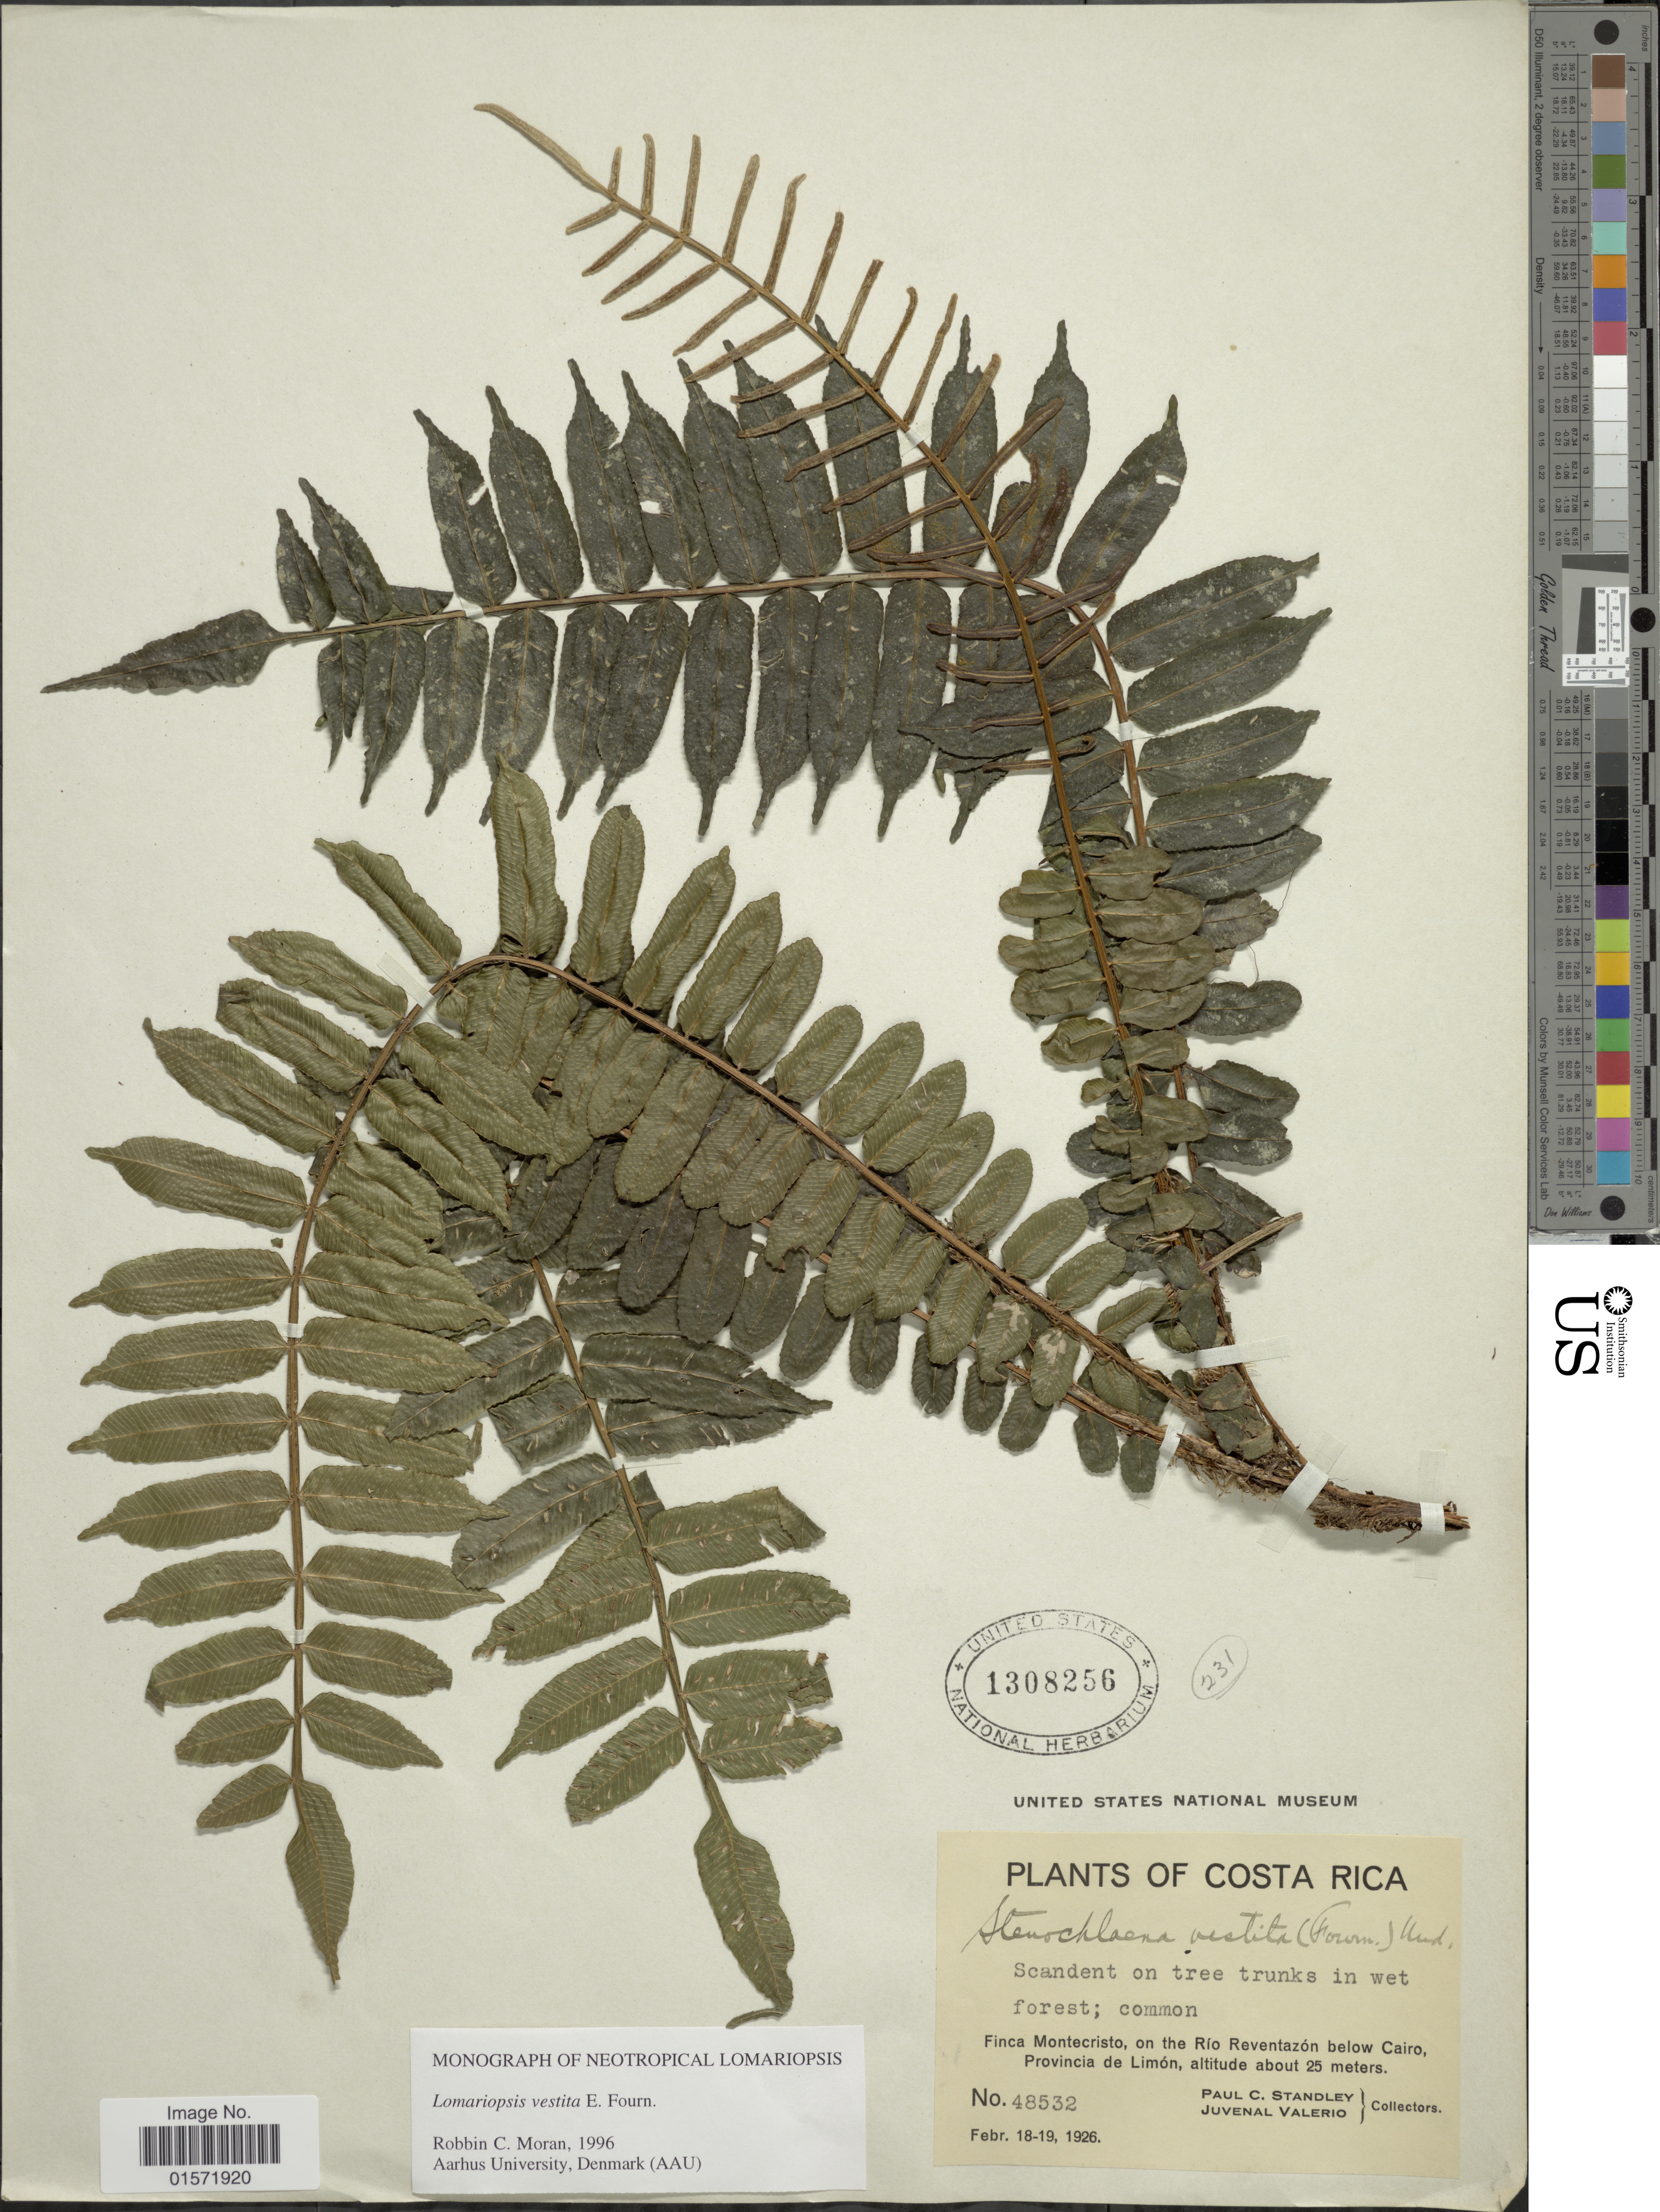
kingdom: Plantae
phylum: Tracheophyta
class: Polypodiopsida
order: Polypodiales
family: Lomariopsidaceae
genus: Lomariopsis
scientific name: Lomariopsis vestita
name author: E. Fourn.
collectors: P. C. Standley & J. Valerio R.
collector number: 48532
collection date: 1926-02-18/1926-02-19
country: Costa Rica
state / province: Limón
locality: Finca Montecristo, on the Río Reventazón below Cairo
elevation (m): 25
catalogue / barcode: US 1308256